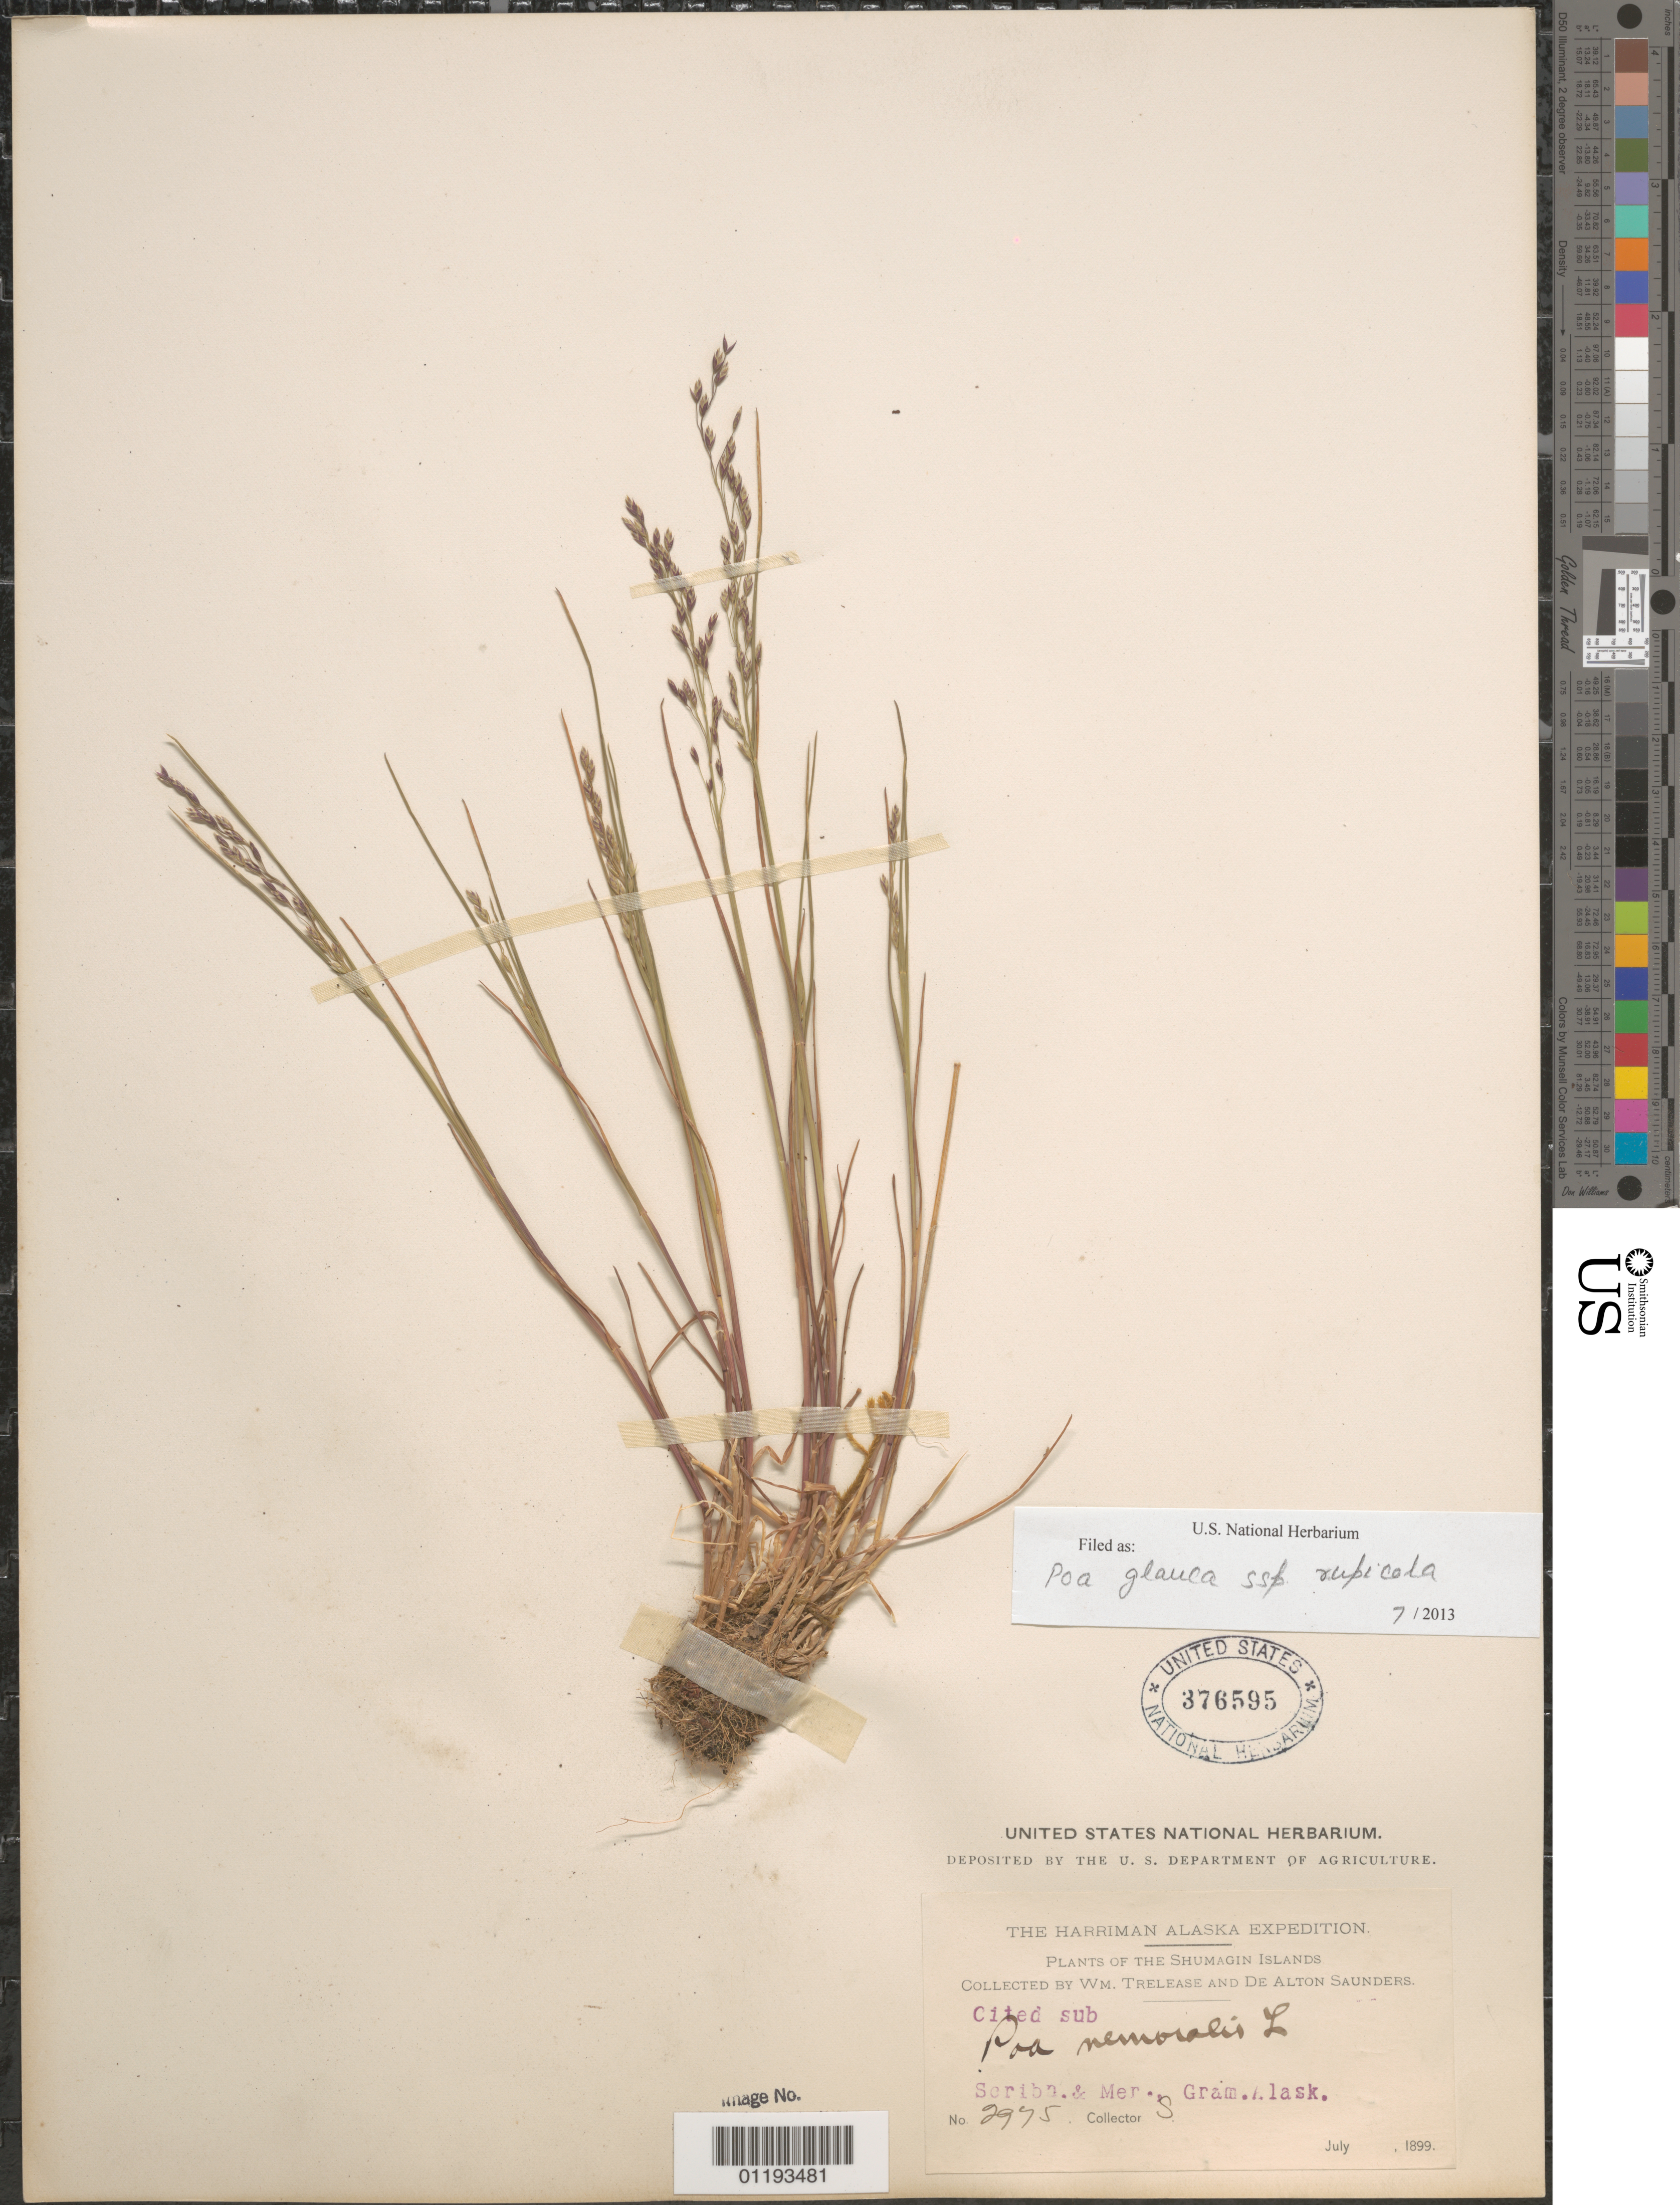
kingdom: Plantae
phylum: Tracheophyta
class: Liliopsida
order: Poales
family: Poaceae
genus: Poa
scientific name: Poa glauca subsp. rupicola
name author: (Nash) W.A. Weber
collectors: W. Trelease & D. Saunders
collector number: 2975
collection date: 1899-07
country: United States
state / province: Alaska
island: Shumagin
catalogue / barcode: US 376595